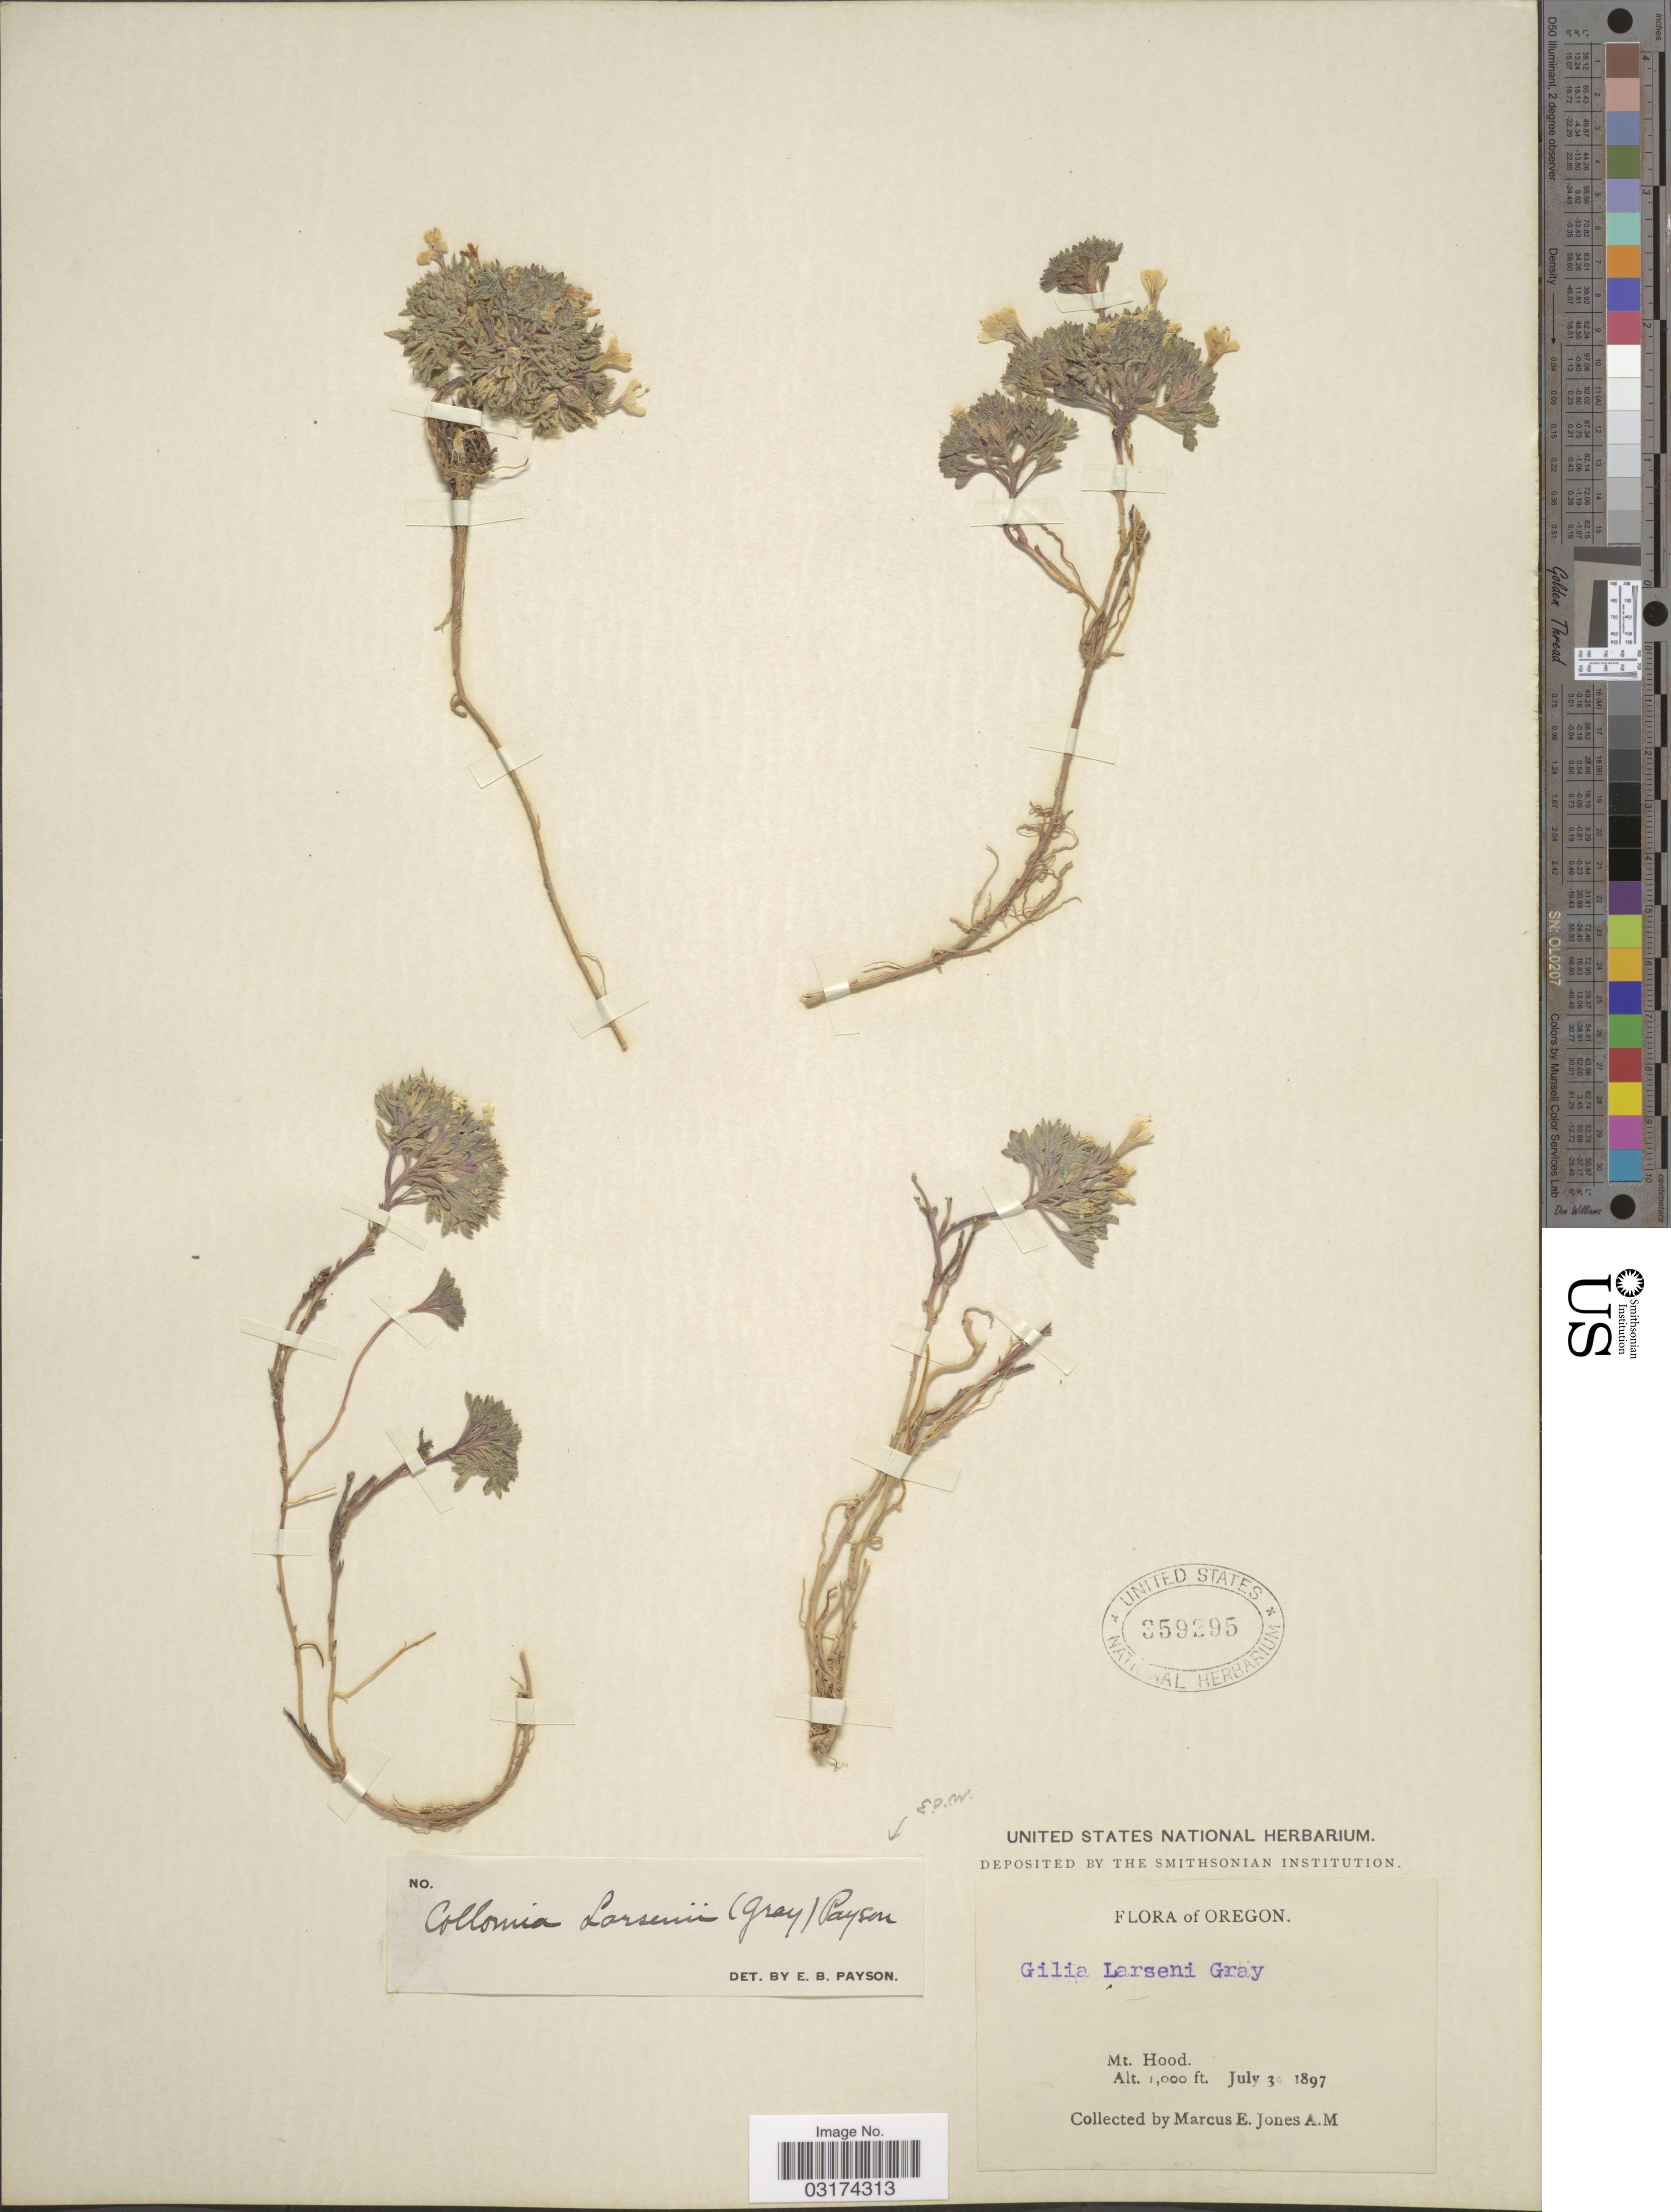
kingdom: Plantae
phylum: Tracheophyta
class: Magnoliopsida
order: Ericales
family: Polemoniaceae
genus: Collomia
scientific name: Collomia larsenii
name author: (A. Gray) Payson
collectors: M. E. Jones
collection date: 1897-07-30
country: United States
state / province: Oregon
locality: Mt. Hood.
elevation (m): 305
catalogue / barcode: US 359295